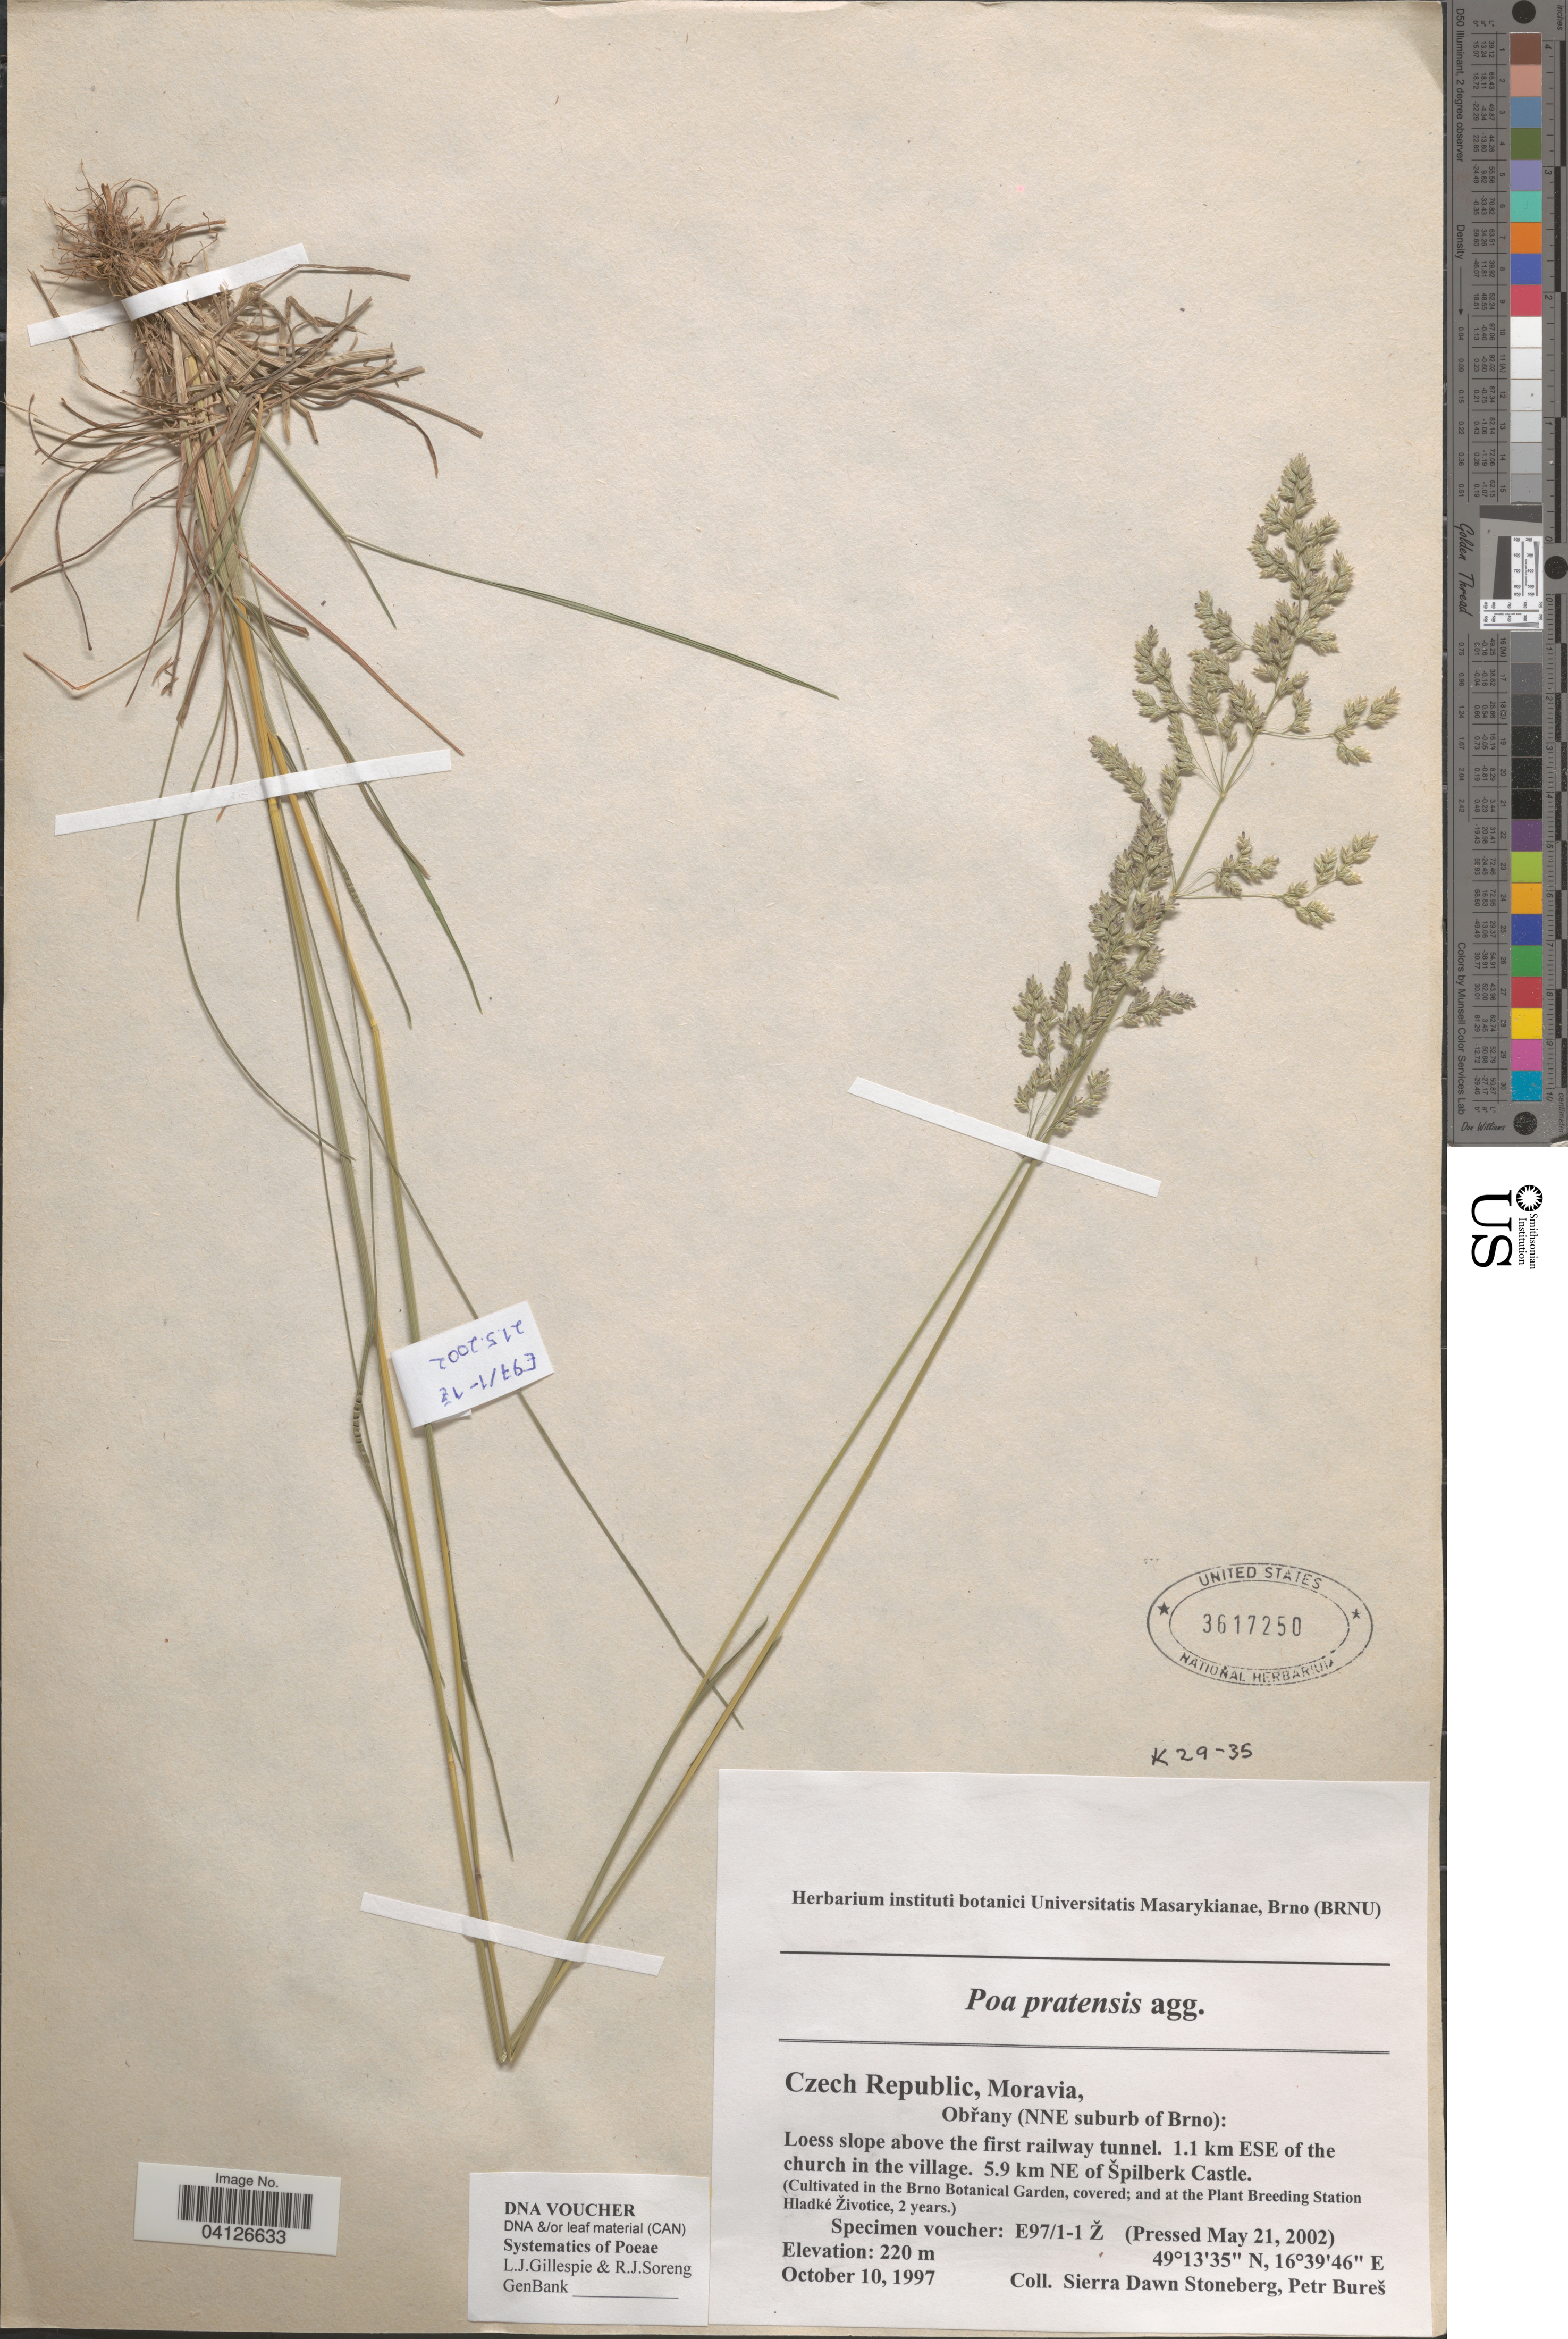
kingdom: Plantae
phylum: Tracheophyta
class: Liliopsida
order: Poales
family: Poaceae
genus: Poa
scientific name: Poa pratensis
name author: L.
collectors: Ex herb. instituti botanici Universitatis Masarykianae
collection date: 2002-05-21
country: Czechia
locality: (Cultivated in the Brno Botanical Garden, covered; and at the Plant Breeding Station Hladké Životice, 2 years.).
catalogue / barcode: US 3617250